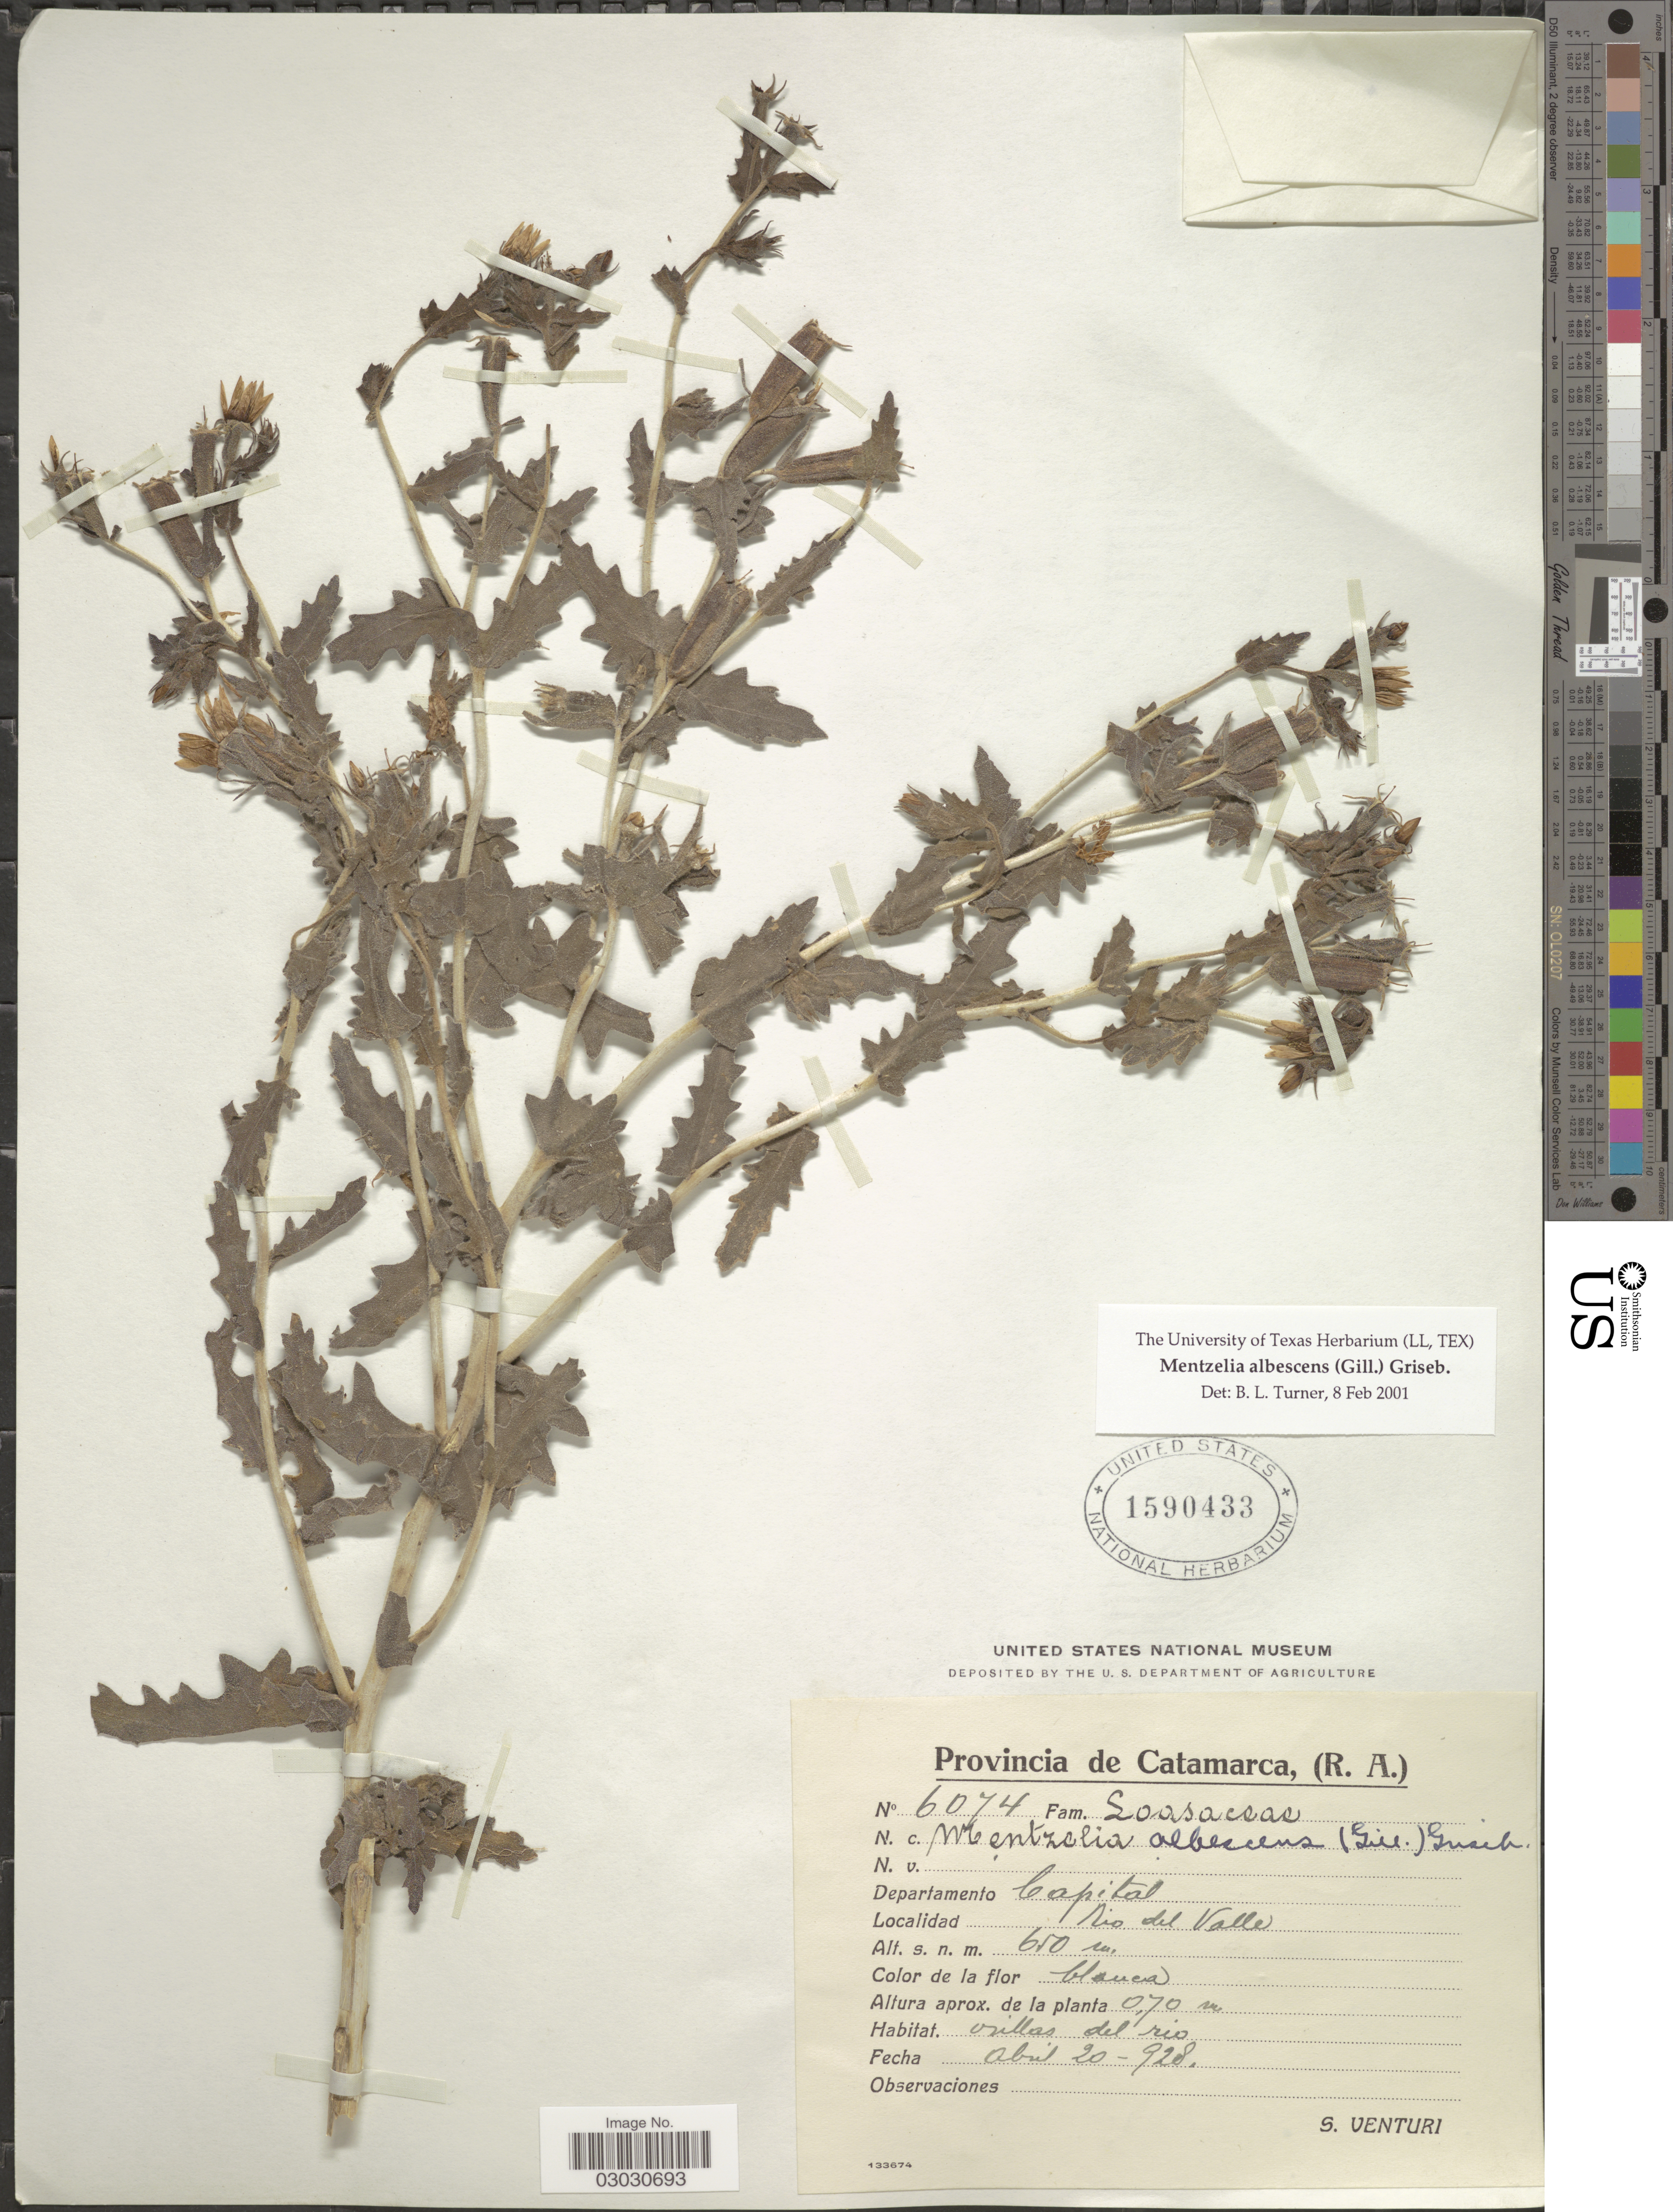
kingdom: Plantae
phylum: Tracheophyta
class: Magnoliopsida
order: Cornales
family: Loasaceae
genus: Mentzelia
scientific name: Mentzelia albescens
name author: (Gillies ex Arn.) Griseb.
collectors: S. Venturi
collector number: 6074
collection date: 1928-04-20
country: Argentina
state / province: Catamarca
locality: Catamarca, (R. A.). Departamento Capital. Rio del Valle.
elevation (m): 650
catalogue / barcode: US 1590433